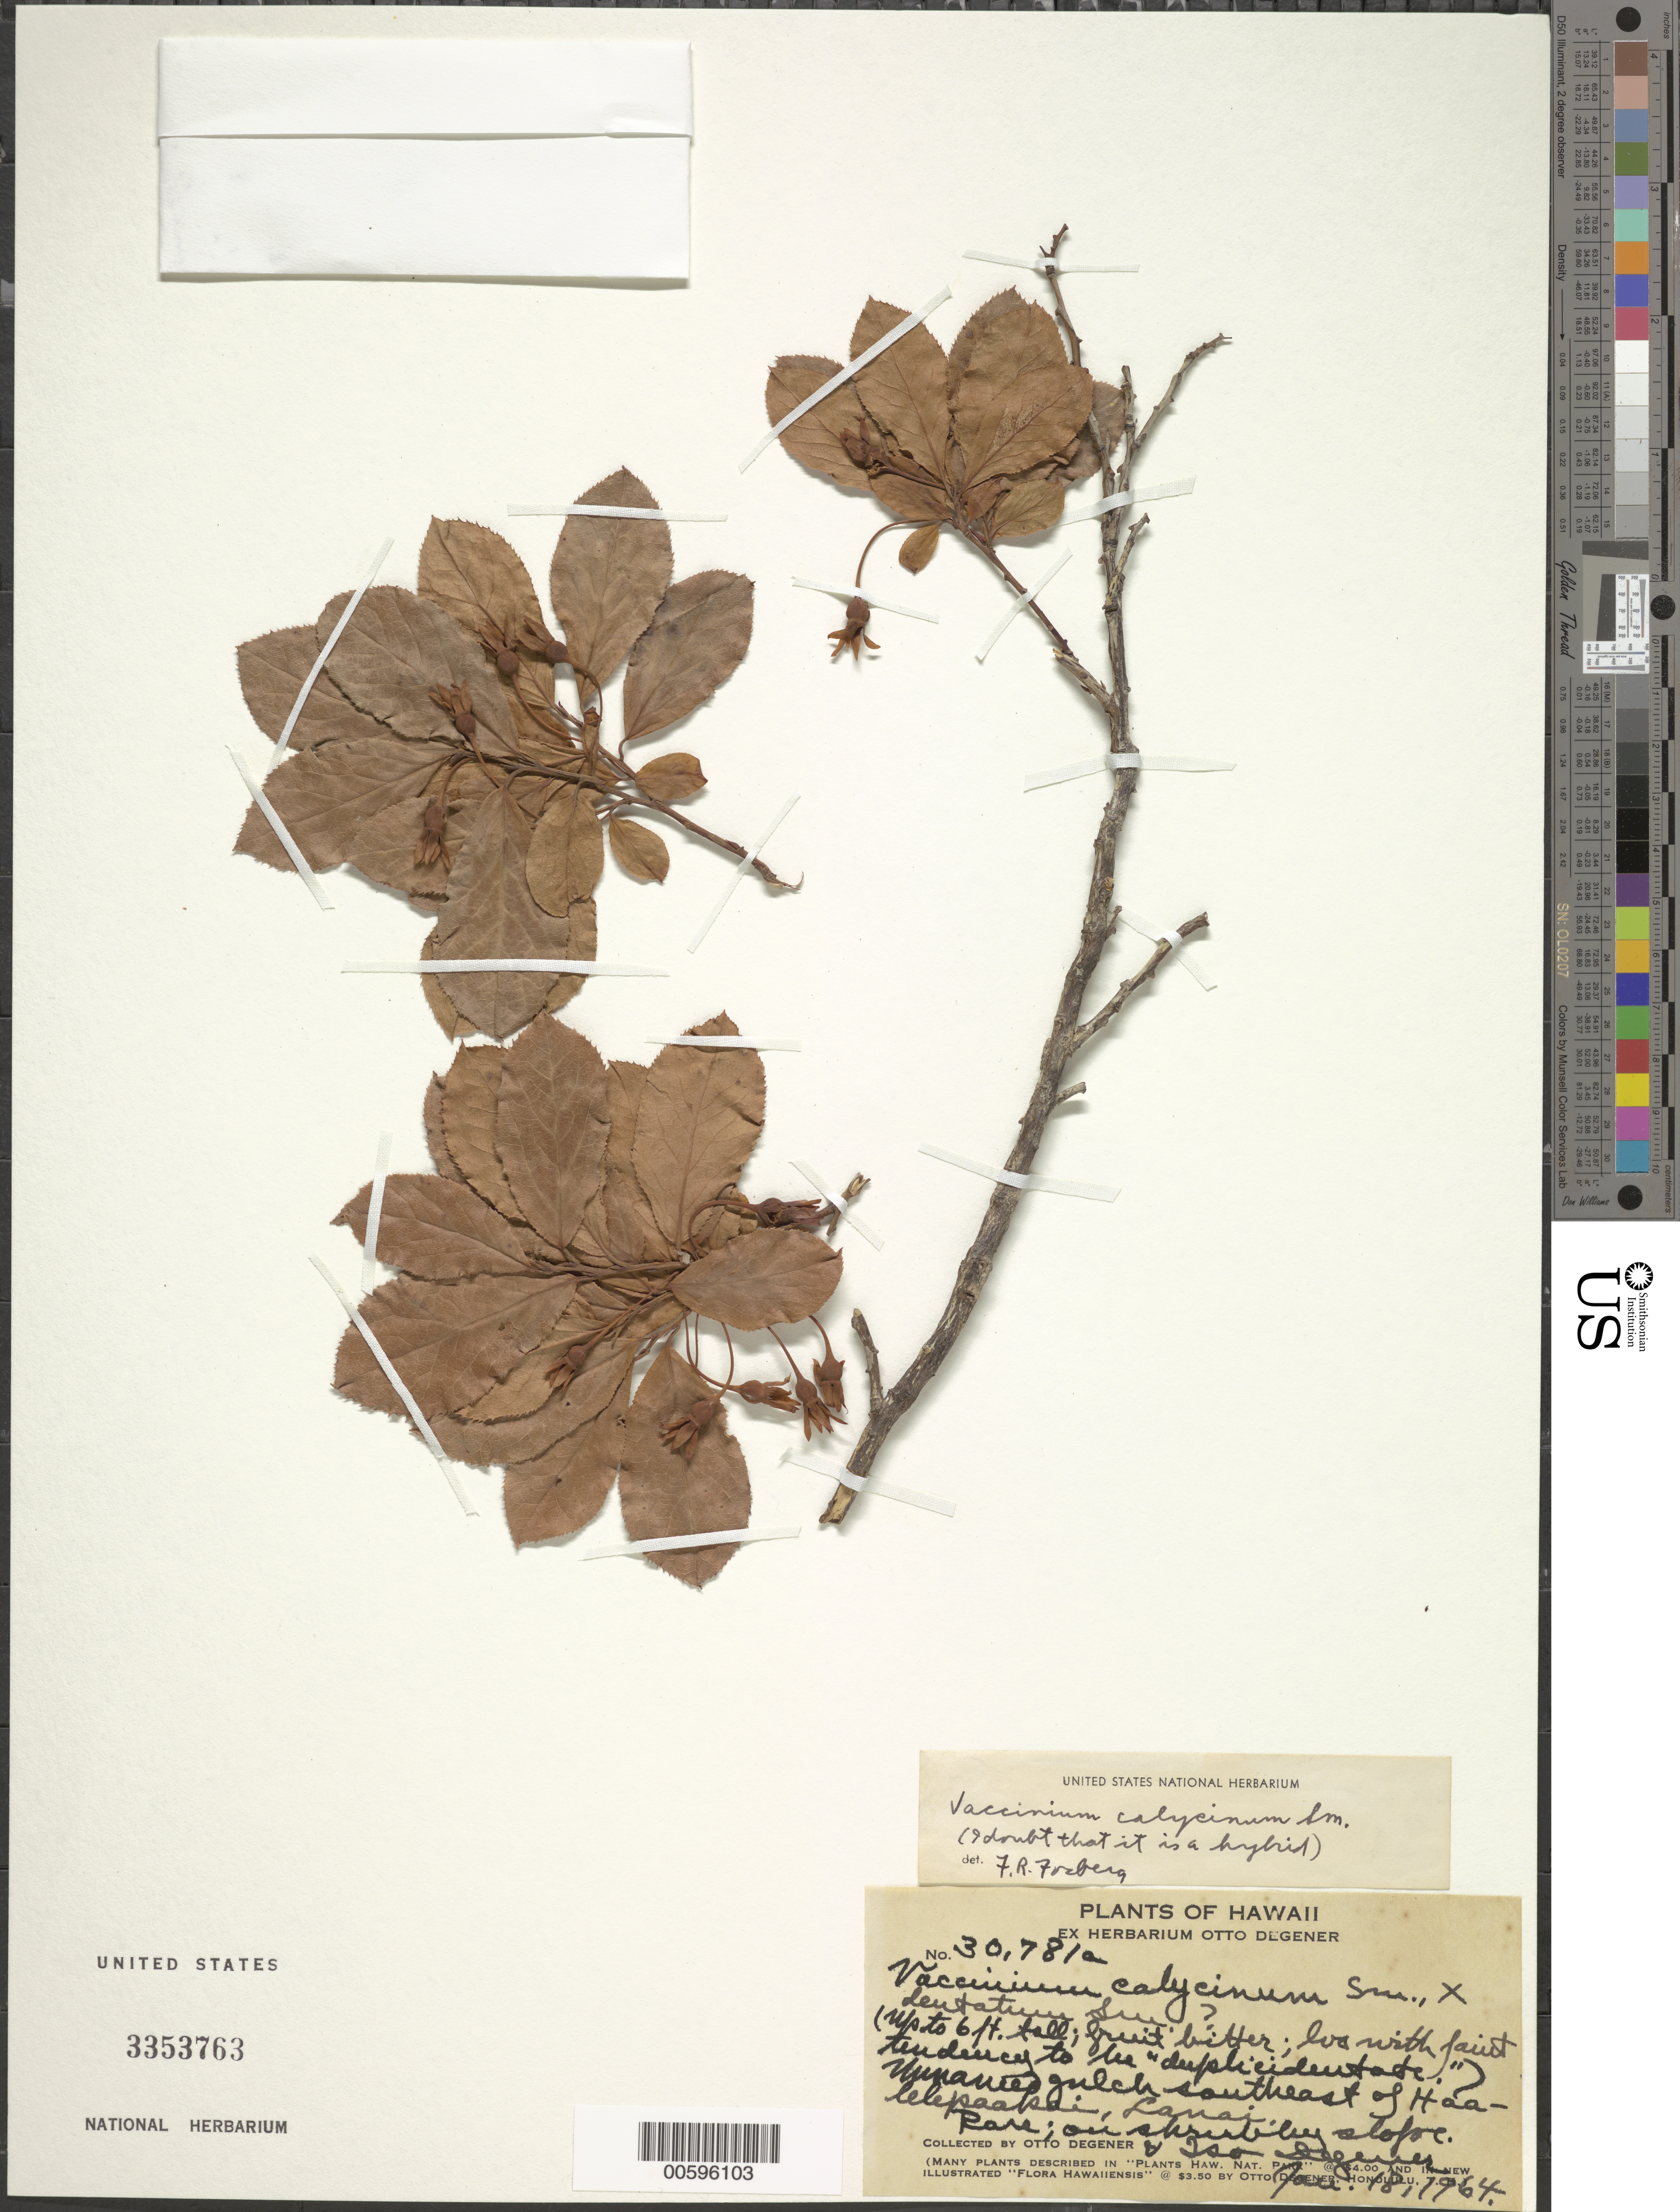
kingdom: Plantae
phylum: Tracheophyta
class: Magnoliopsida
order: Ericales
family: Ericaceae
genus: Vaccinium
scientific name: Vaccinium calycinum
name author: Sm.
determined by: Fosberg, F. R.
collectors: O. Degener & I. Degener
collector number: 30781a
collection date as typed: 18 Jan 1964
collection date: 1964-01-18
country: United States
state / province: Hawaii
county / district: Maui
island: Lana'i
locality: Unnamed gulch SE of Haalelepaakai.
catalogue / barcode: US 3353763